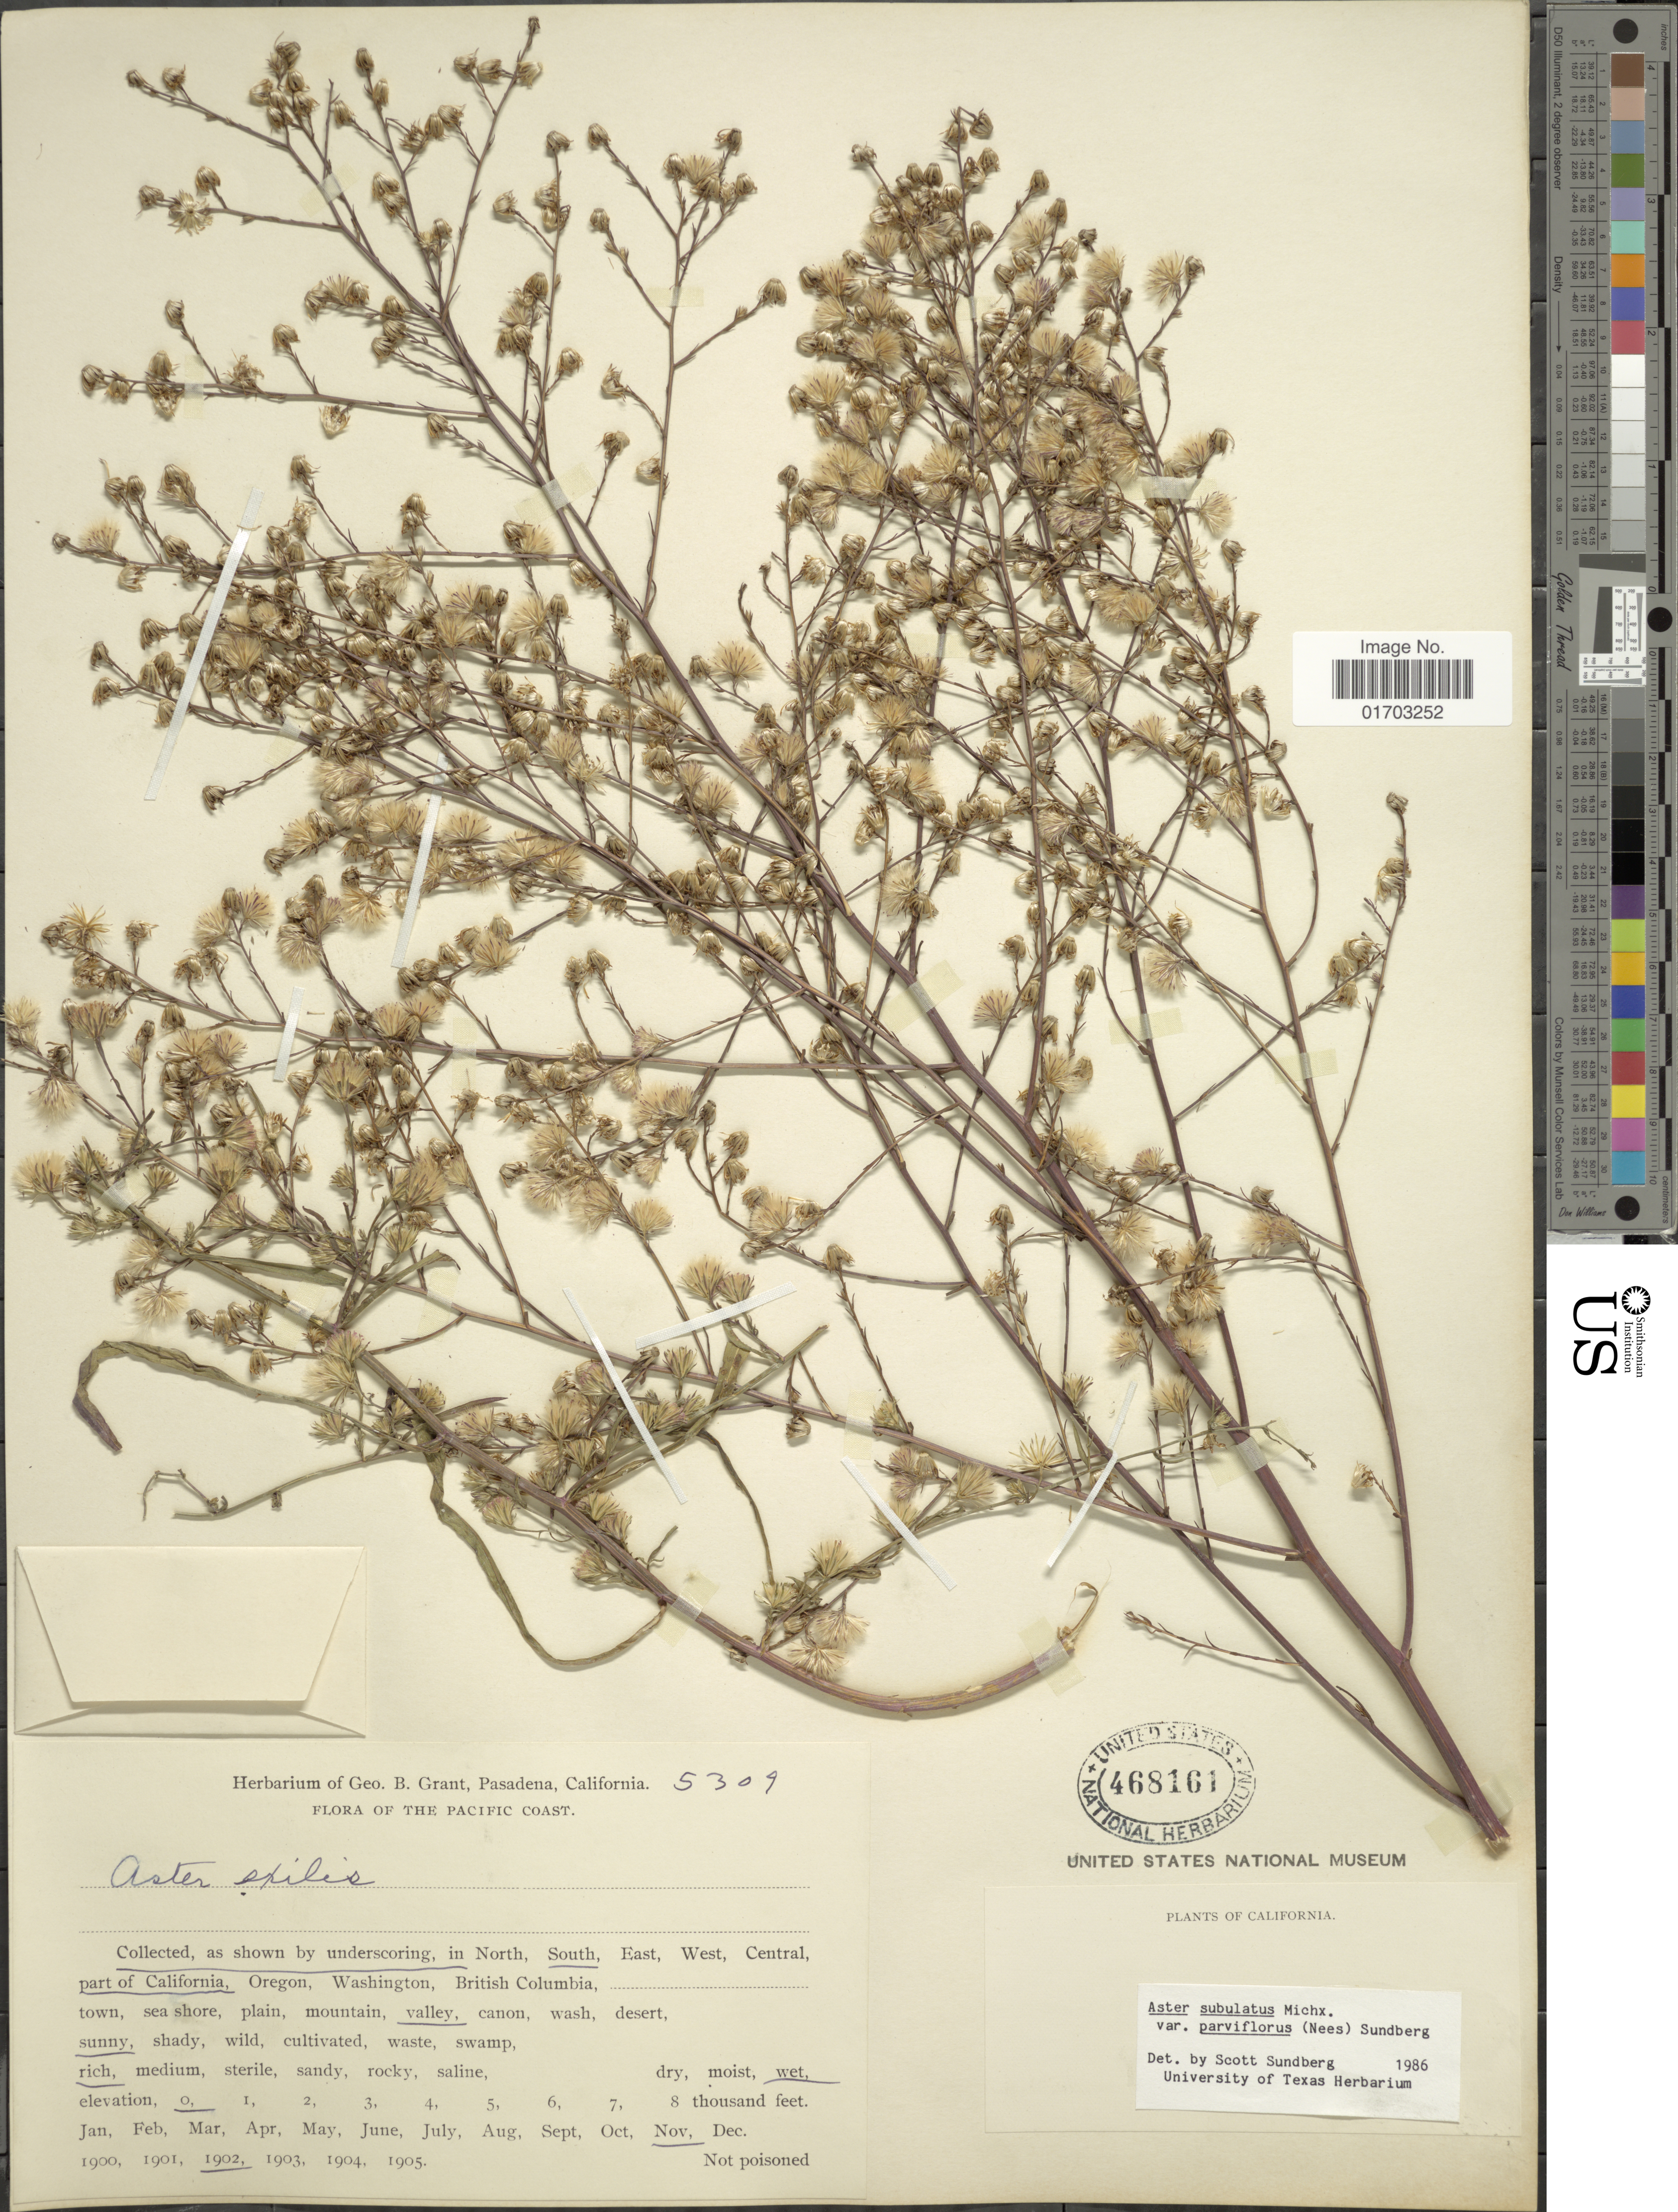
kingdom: Plantae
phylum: Tracheophyta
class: Magnoliopsida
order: Asterales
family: Asteraceae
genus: Symphyotrichum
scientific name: Symphyotrichum subulatum var. parviflorum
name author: (Nees) S.D. Sundb.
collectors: ex herb. G. B. Grant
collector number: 5309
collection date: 1902-11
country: United States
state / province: California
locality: South Central part of California, valley, sunny, rich, wet.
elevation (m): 0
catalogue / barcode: US 468161